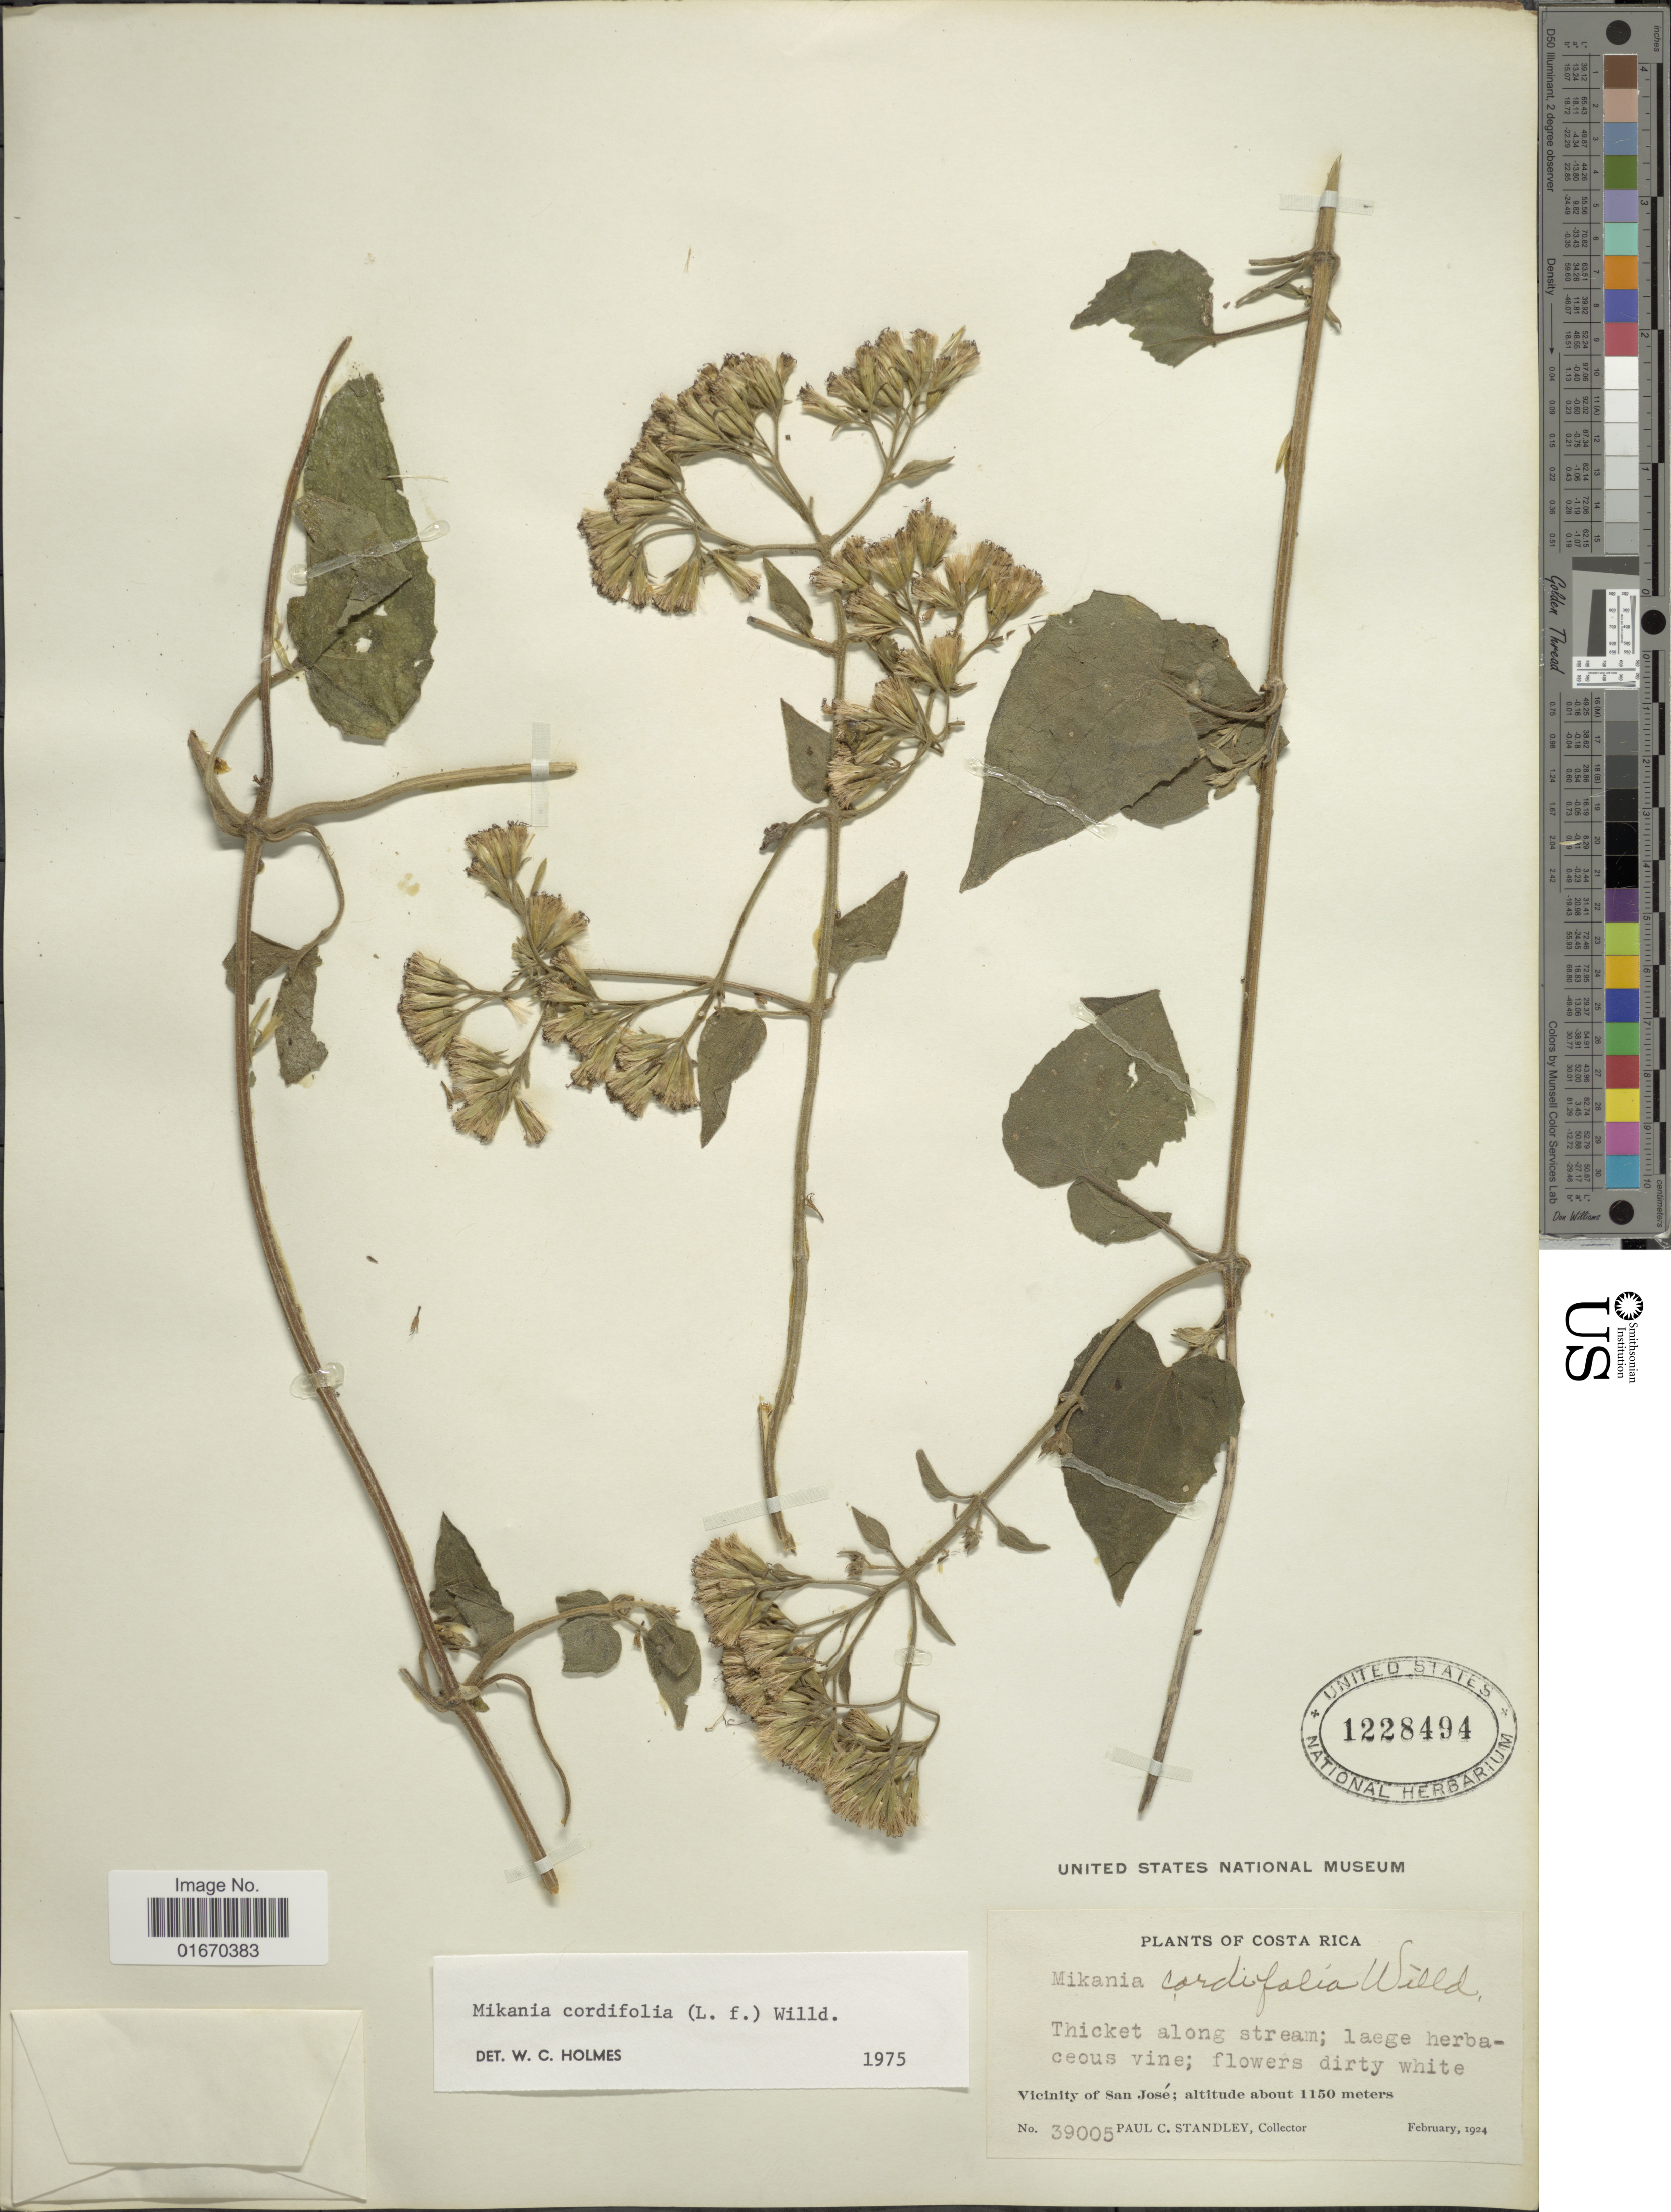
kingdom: Plantae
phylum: Tracheophyta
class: Magnoliopsida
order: Asterales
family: Asteraceae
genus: Mikania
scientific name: Mikania cordifolia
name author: Kunth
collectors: P. C. Standley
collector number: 39005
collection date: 1924-02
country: Costa Rica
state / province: San José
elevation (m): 1150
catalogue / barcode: US 1228494